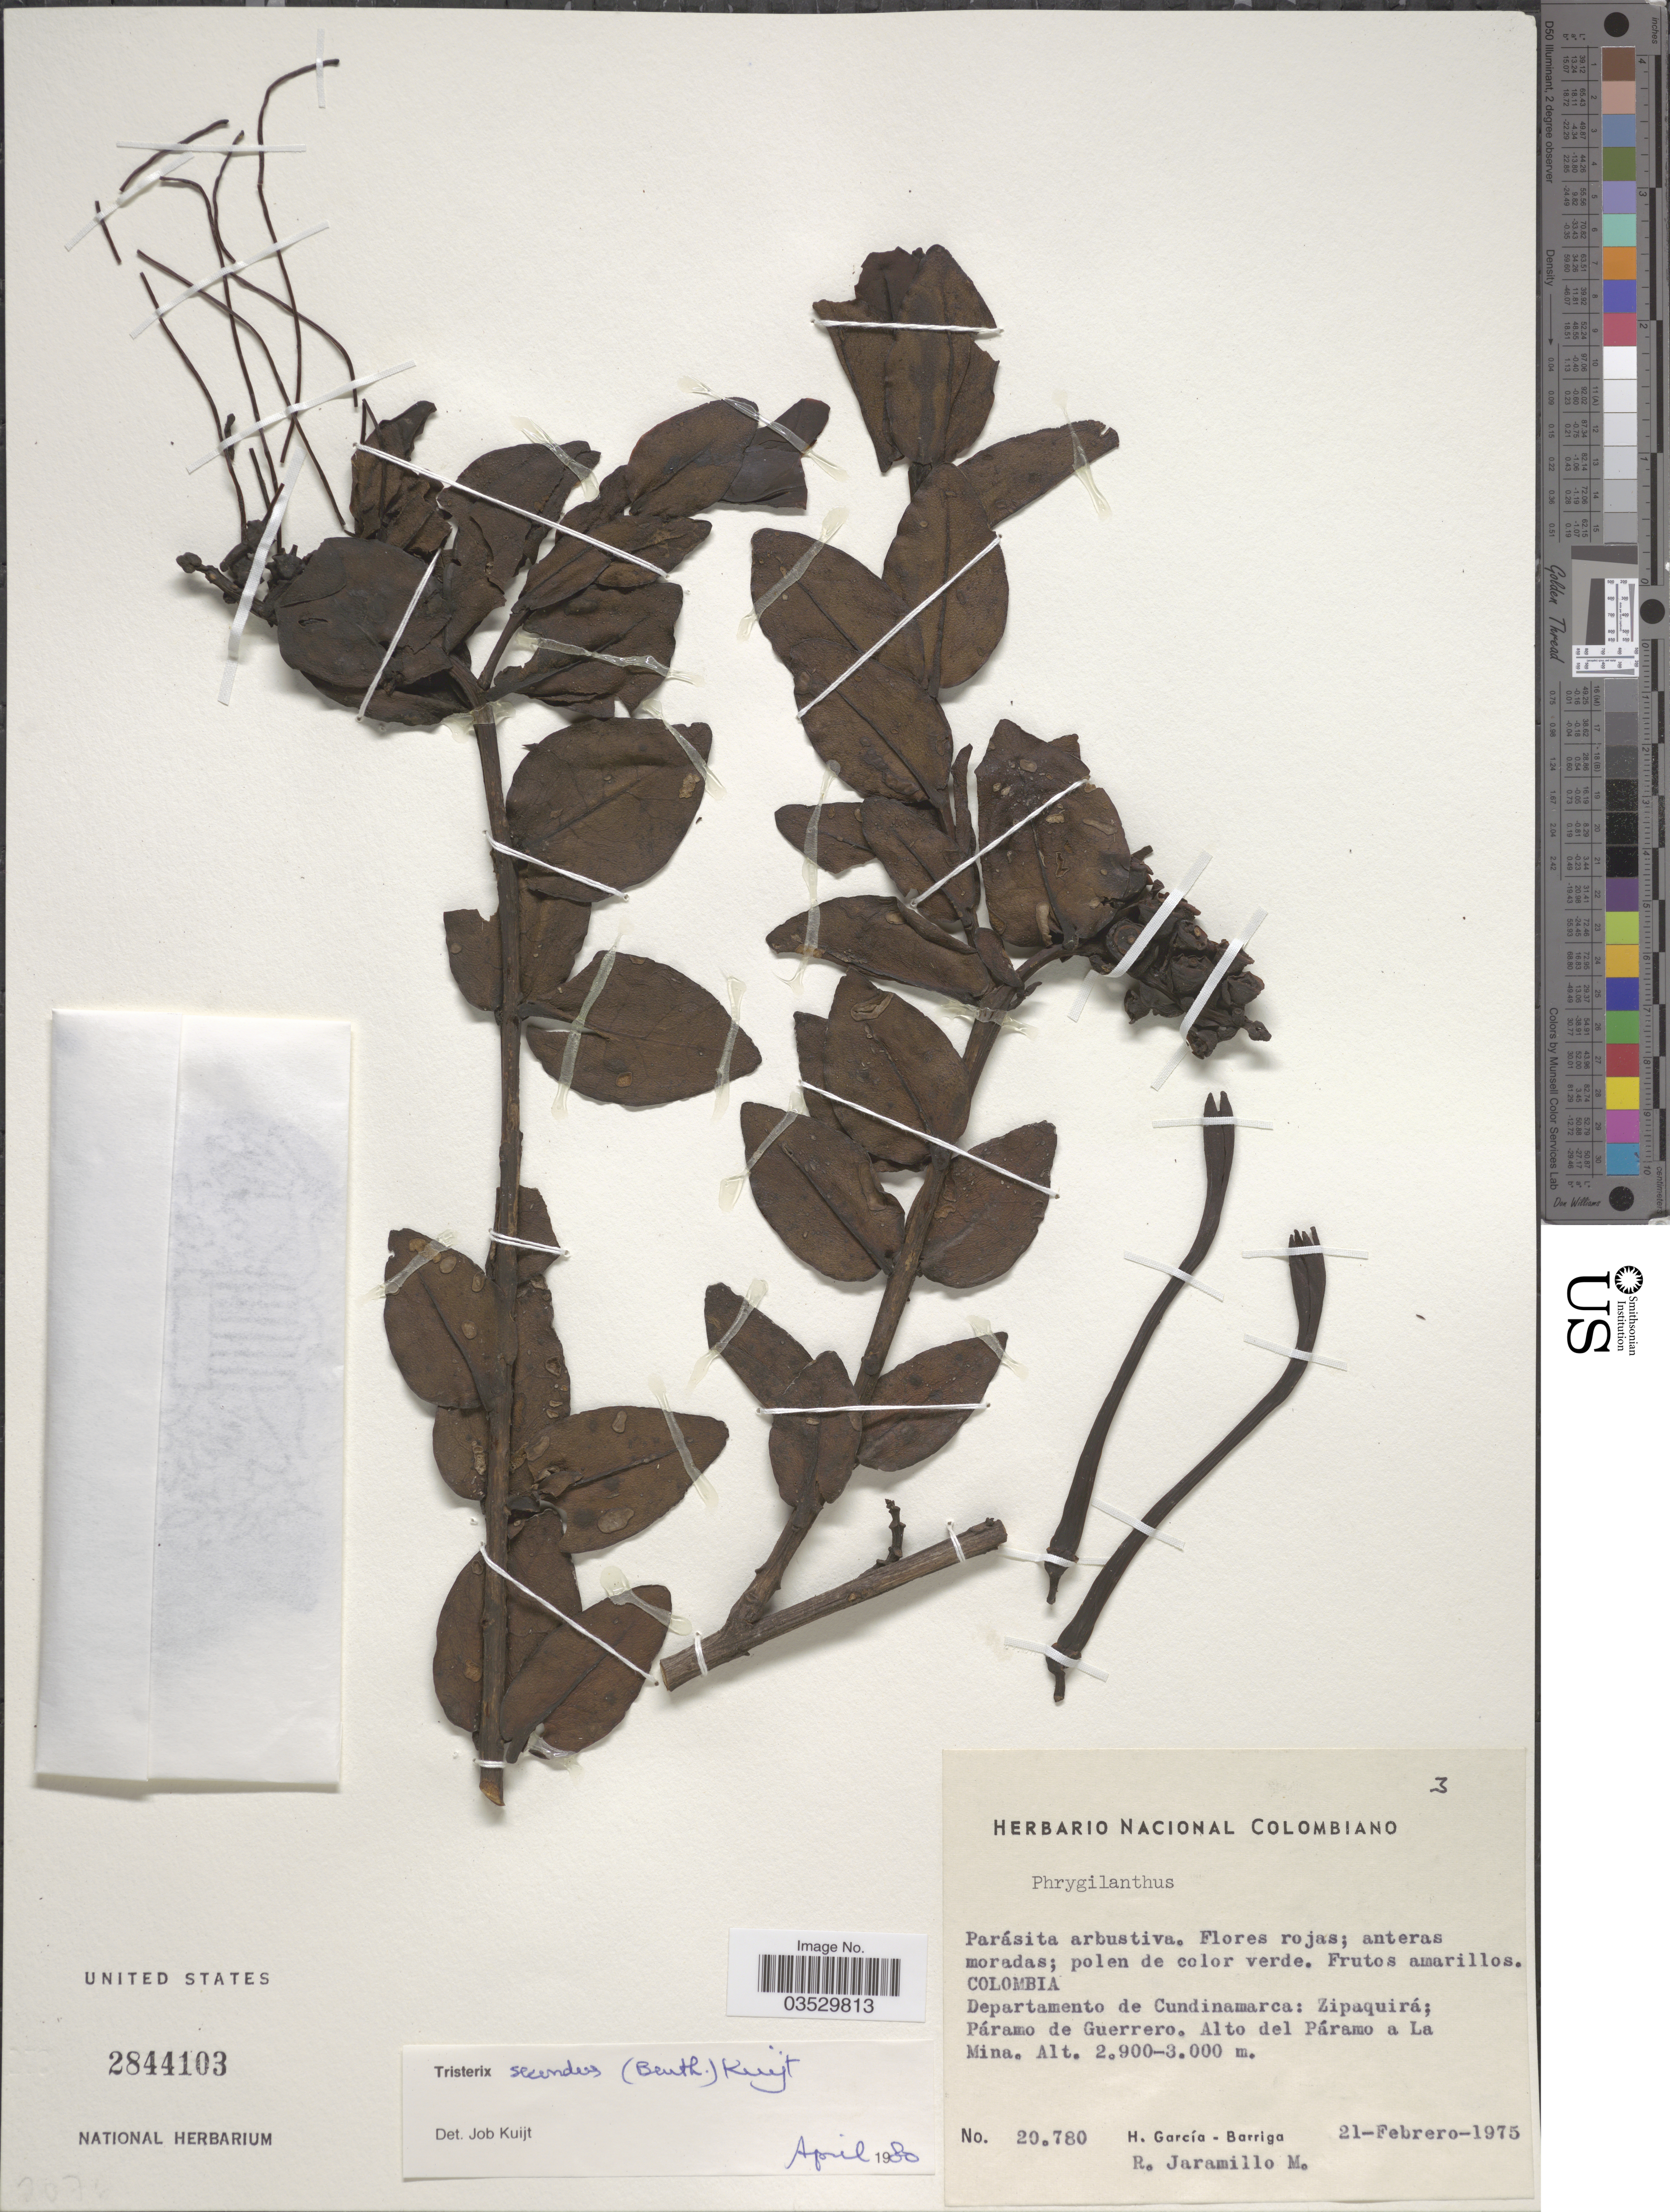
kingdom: Plantae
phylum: Tracheophyta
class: Magnoliopsida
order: Santalales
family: Loranthaceae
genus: Tristerix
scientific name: Tristerix secundus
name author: (Benth.) Kuijt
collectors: H. García Barriga & R. Jaramillo M.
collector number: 20780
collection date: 1975-02-21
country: Colombia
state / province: Cundinamarca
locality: Departamento de Cundinamarca: Zipaquirá; Páramo de Guerrero. Alto del Páramo a La Mina.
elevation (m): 2900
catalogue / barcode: US 2844103